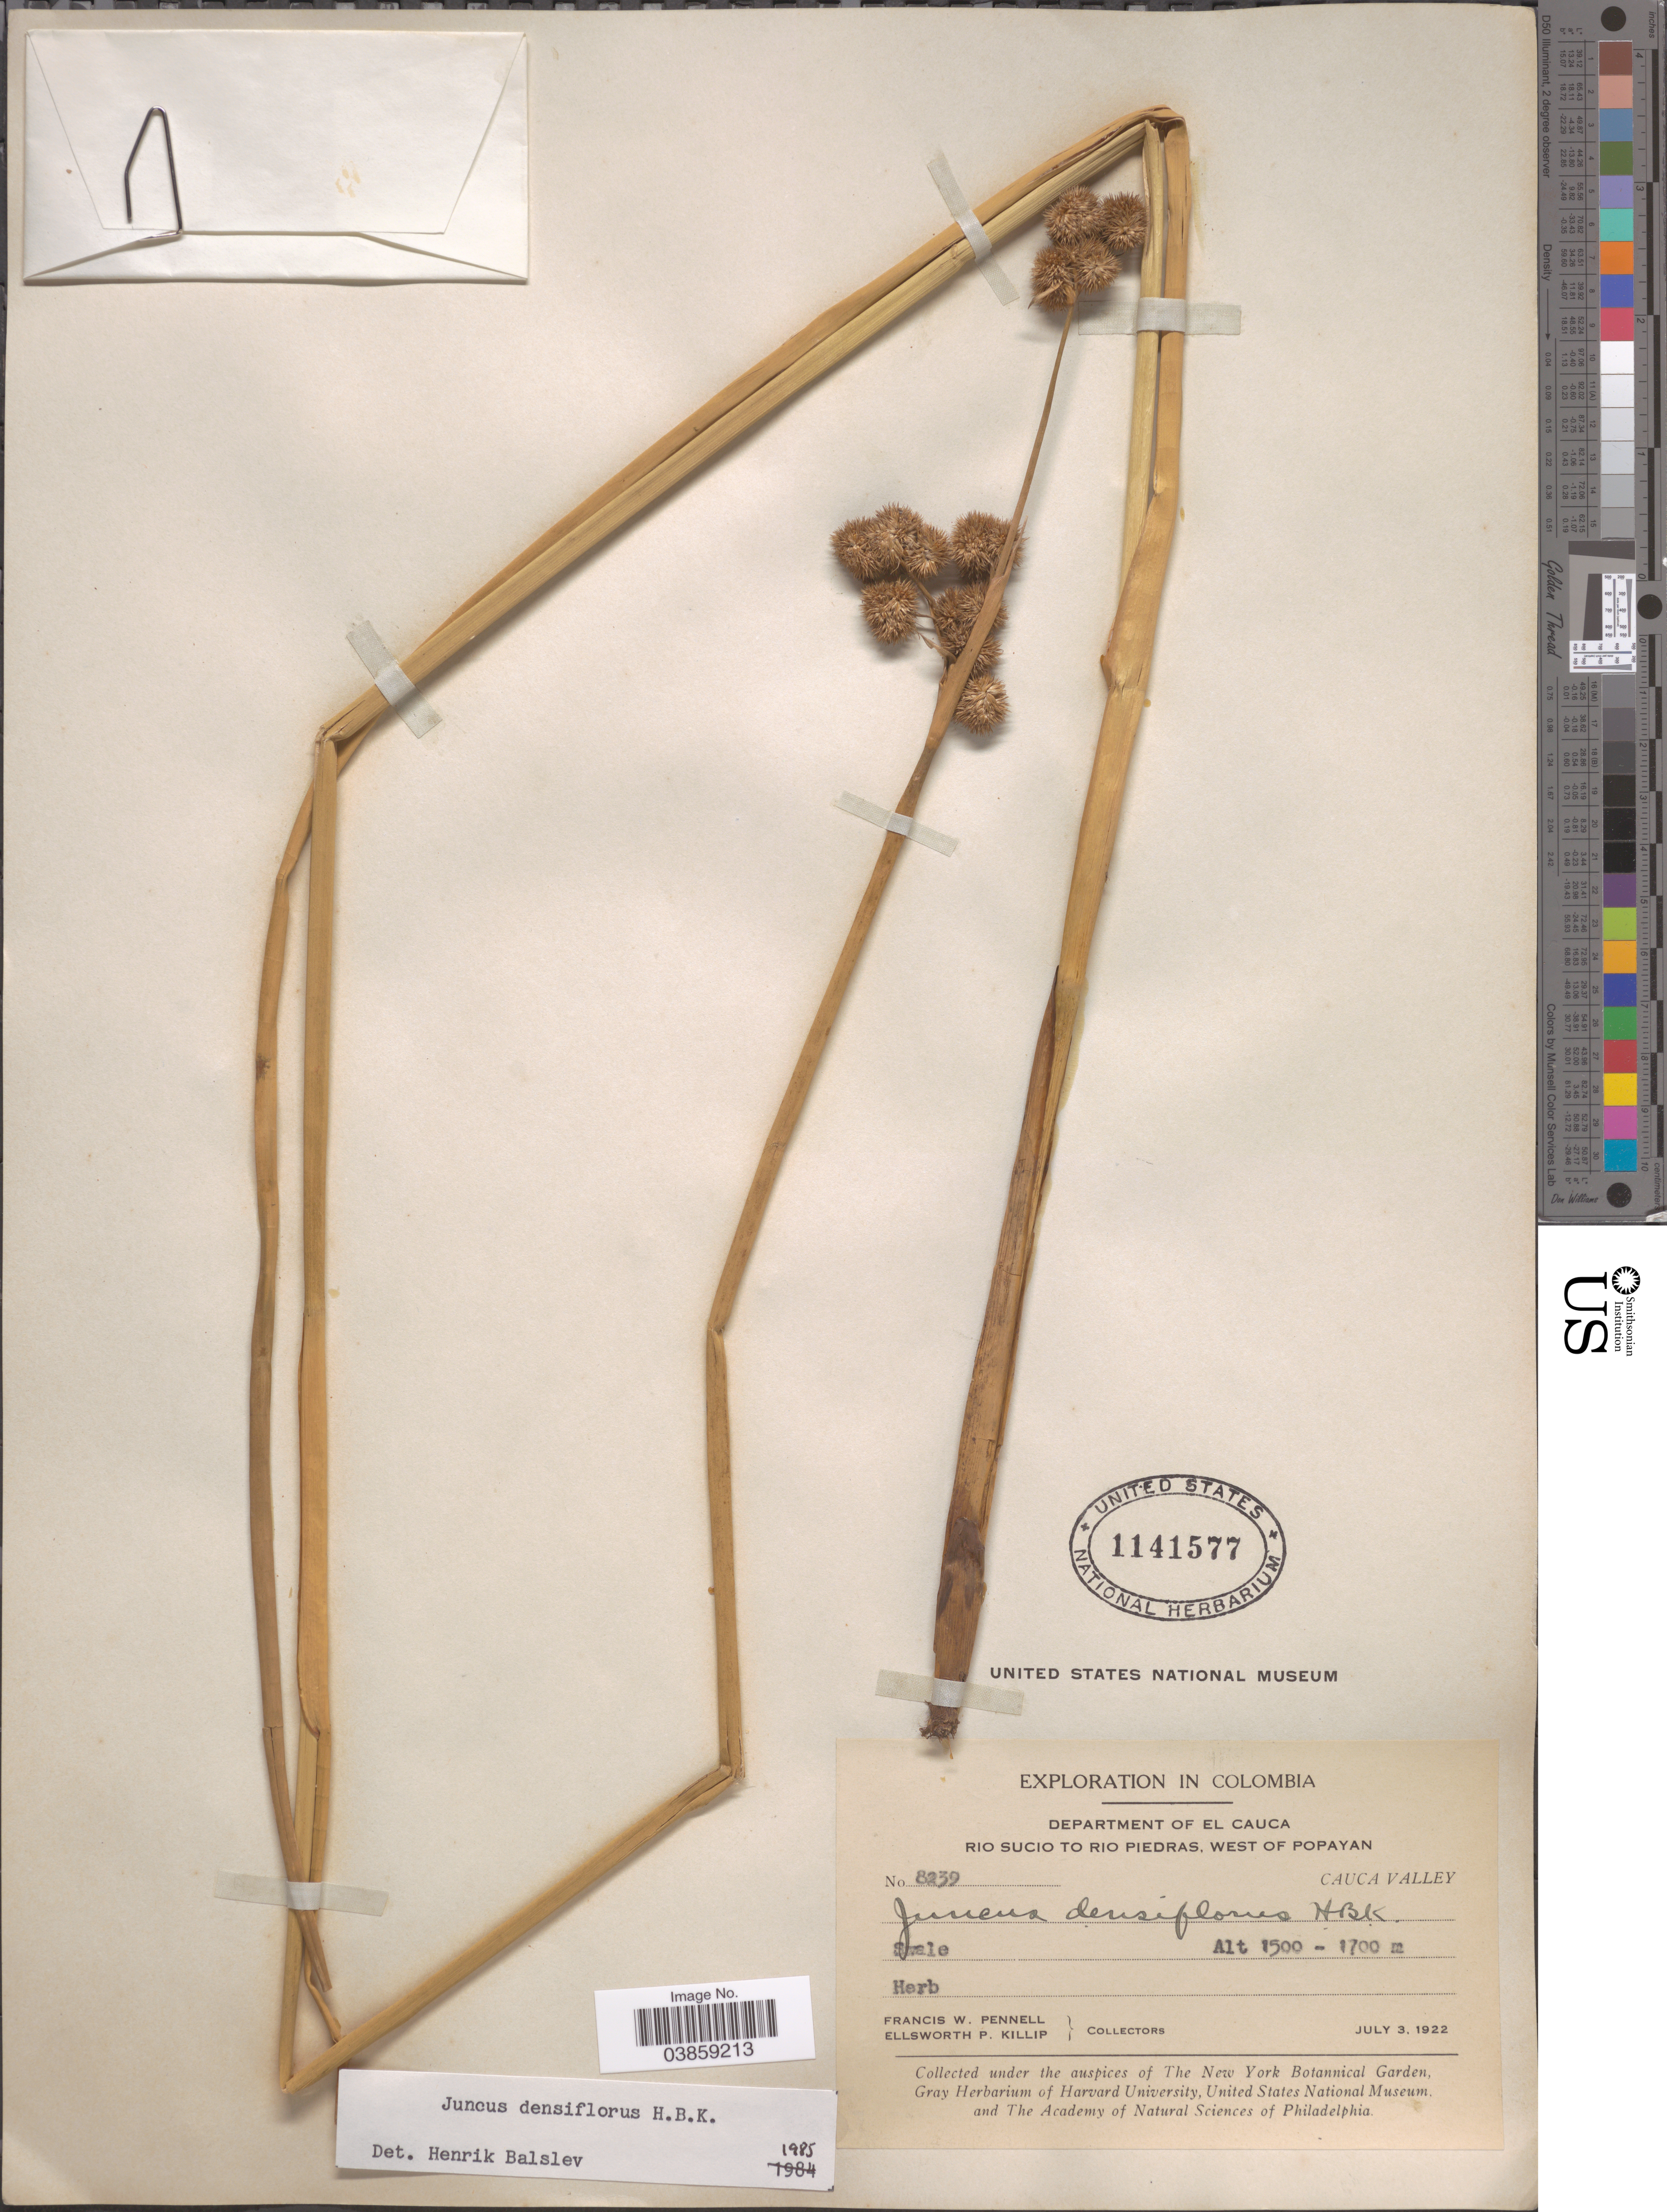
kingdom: Plantae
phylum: Tracheophyta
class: Liliopsida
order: Poales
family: Juncaceae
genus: Juncus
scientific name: Juncus densiflorus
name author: Kunth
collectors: F. W. Pennell & E. P. Killip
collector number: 8239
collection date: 1922-07-03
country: Colombia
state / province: Cauca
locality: Department of El Cauca. Rio Sucio to Rio Piedras, West of Popayan. Cauca Valley.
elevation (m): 1500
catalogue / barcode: US 1141577